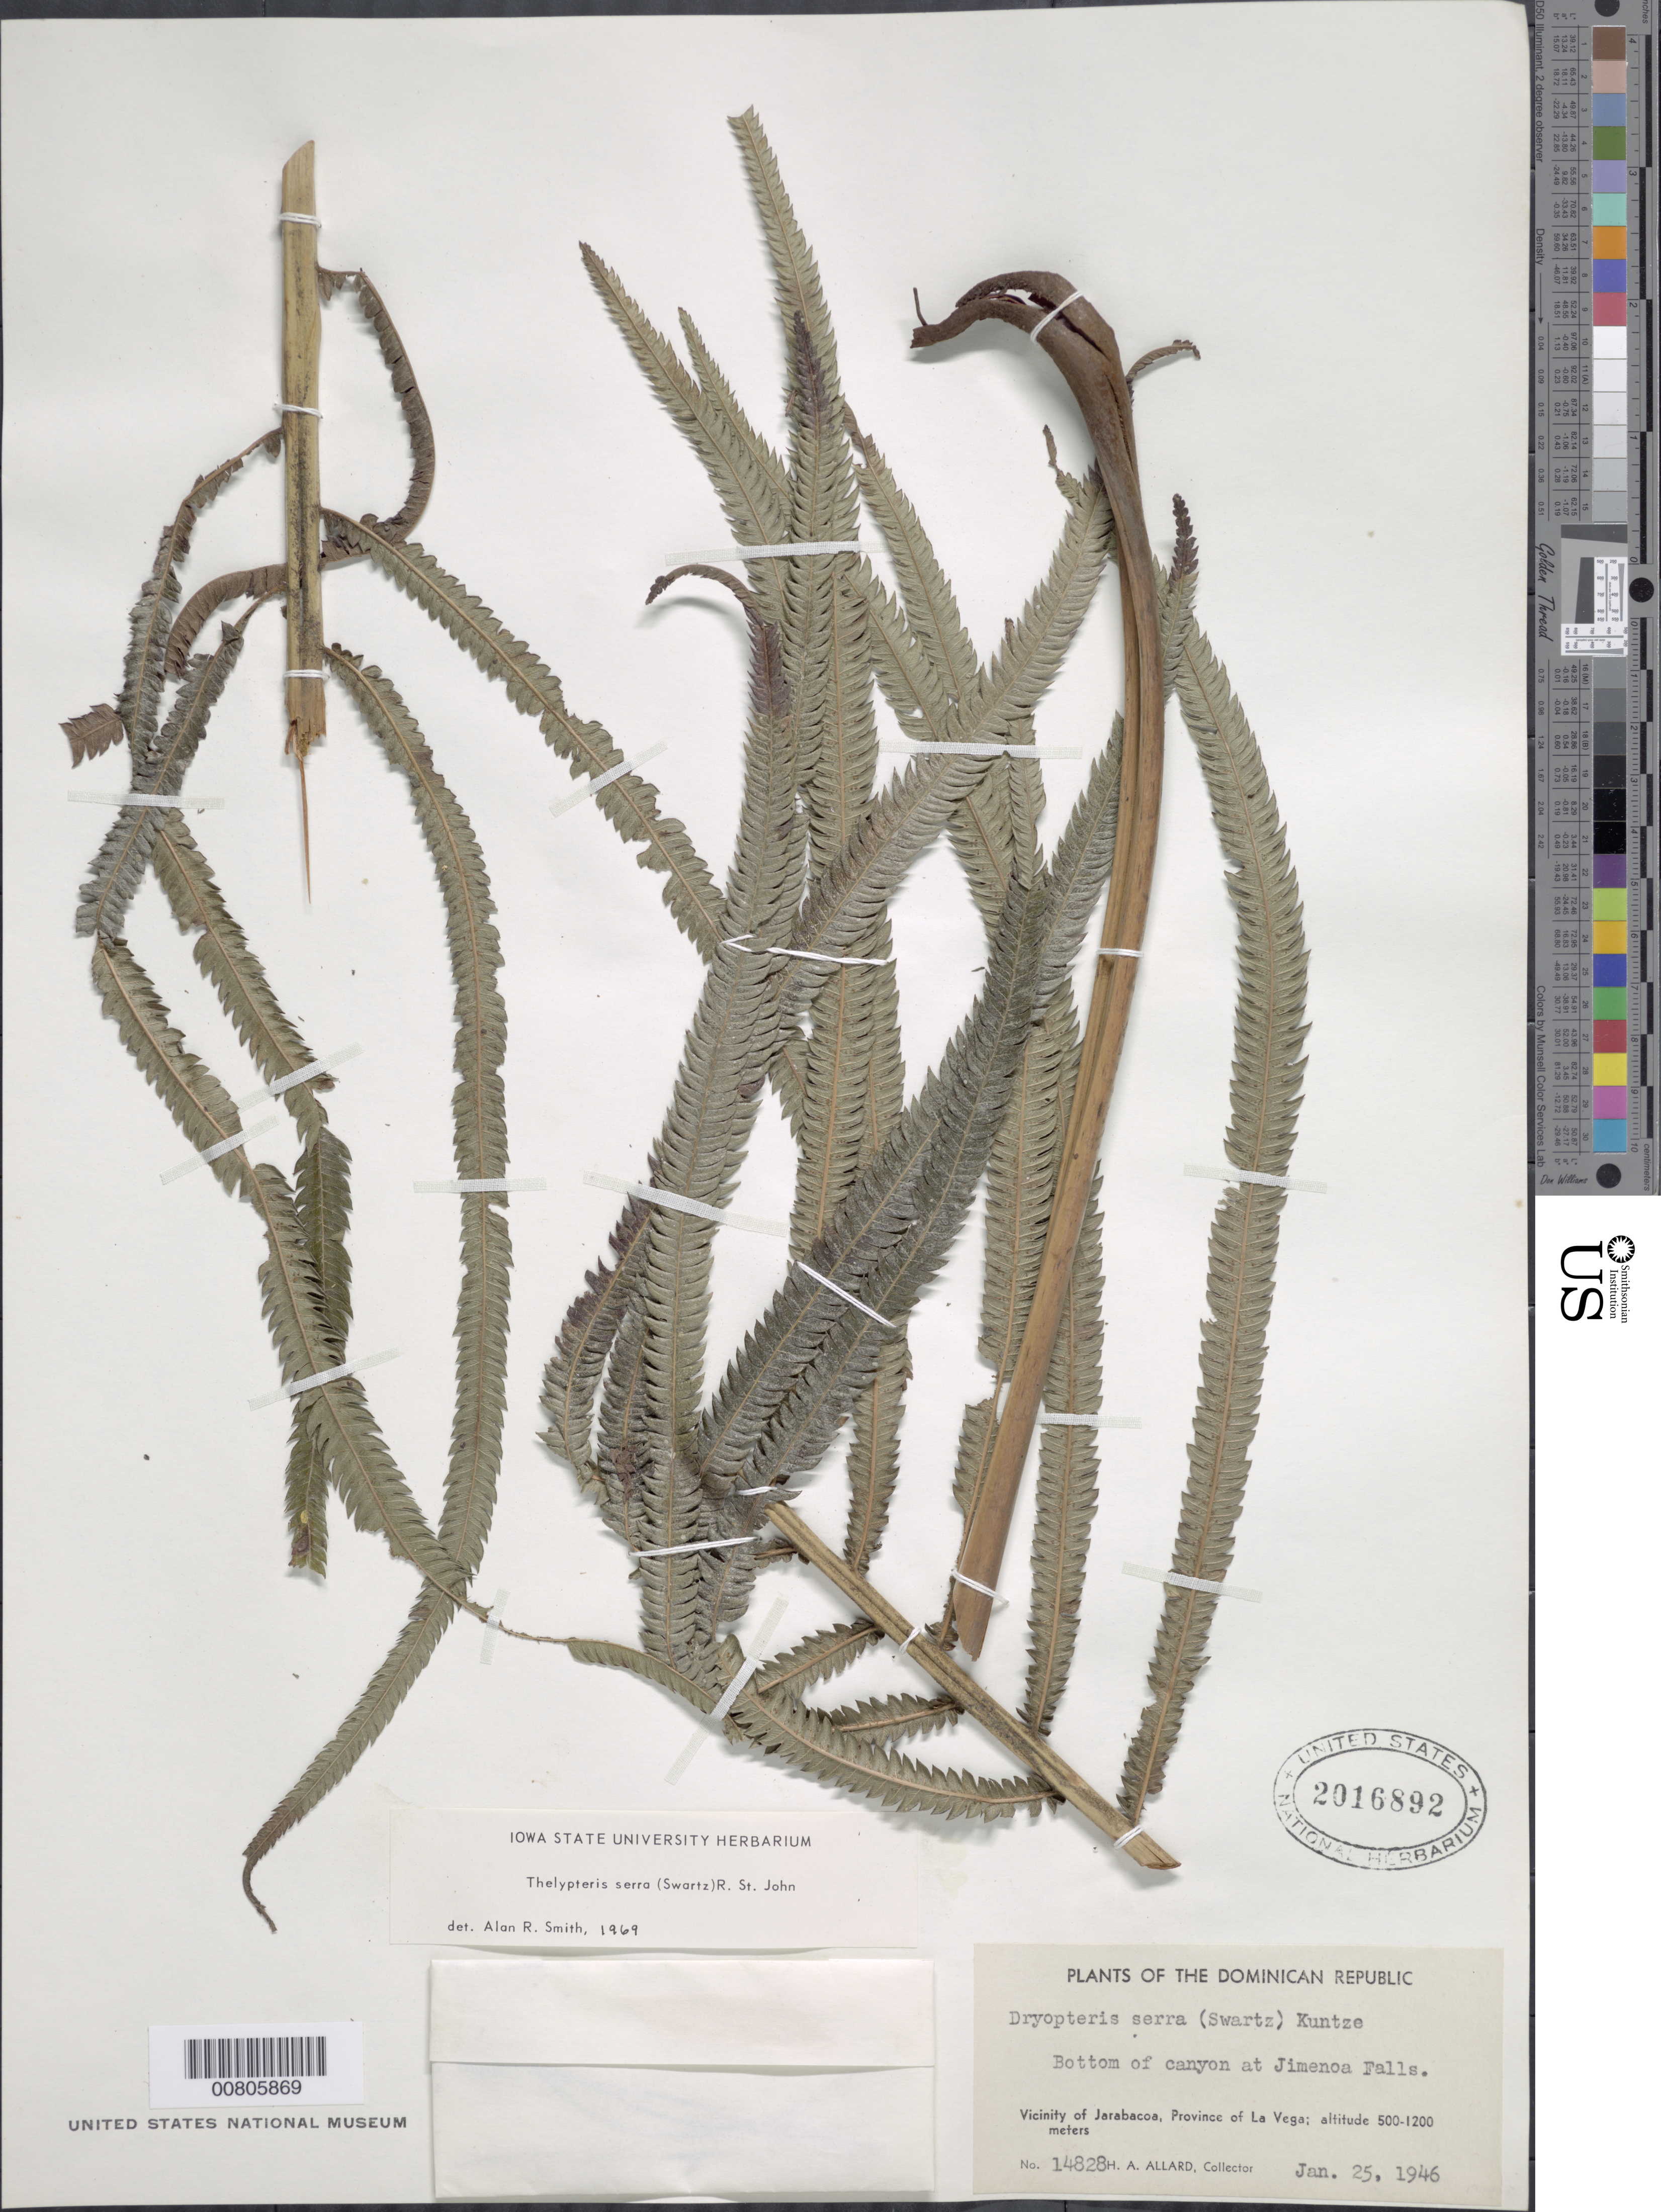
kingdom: Plantae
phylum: Tracheophyta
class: Polypodiopsida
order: Polypodiales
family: Thelypteridaceae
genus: Christella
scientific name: Christella serra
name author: (Sw.) Holttum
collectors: H. A. Allard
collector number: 14828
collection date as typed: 25 Jan 1946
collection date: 1946-01-25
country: Dominican Republic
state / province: La Vega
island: Hispaniola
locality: Jarabacoa, Jimenoa Falls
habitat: Bottom of canyon at Falls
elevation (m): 500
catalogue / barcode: US 2016892